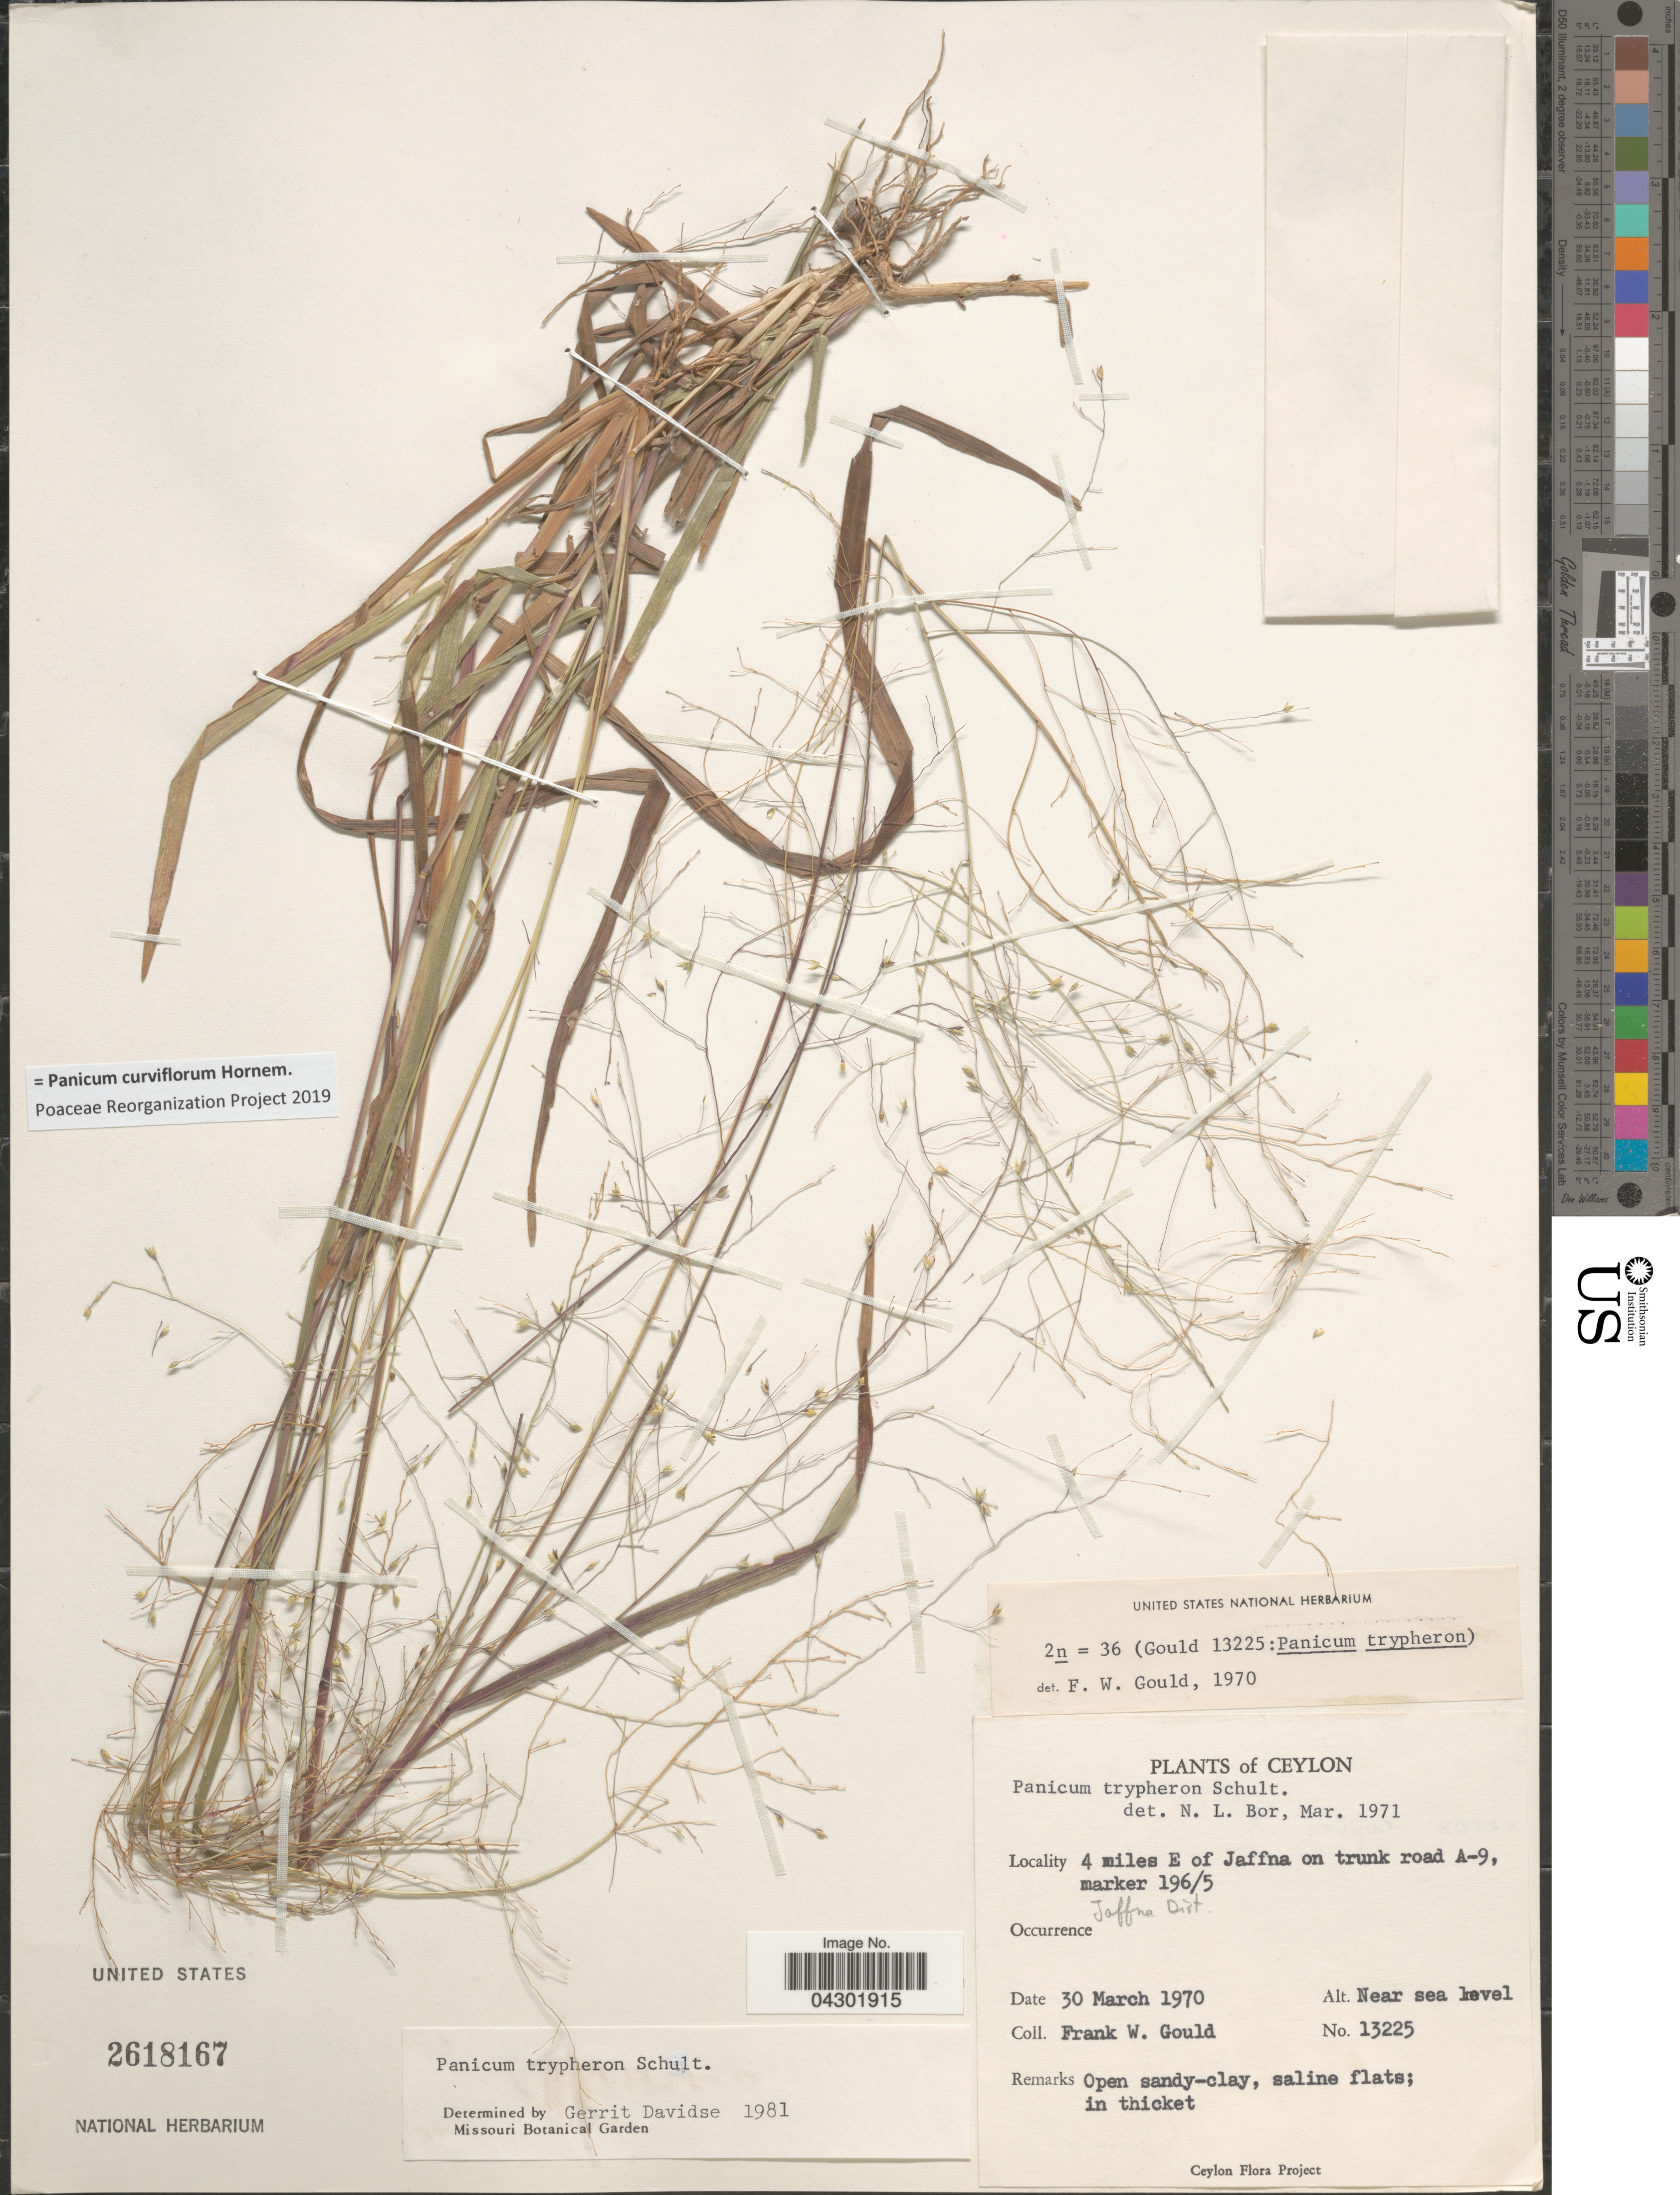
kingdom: Plantae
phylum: Tracheophyta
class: Liliopsida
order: Poales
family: Poaceae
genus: Panicum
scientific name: Panicum curviflorum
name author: Hornem.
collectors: F. W. Gould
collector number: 13225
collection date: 1970-03-30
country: Sri Lanka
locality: Ceylon. 4 miles E of Jaffna on trunk road A-9, marker 196/5. Jaffna Dist.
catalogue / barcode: US 2618167